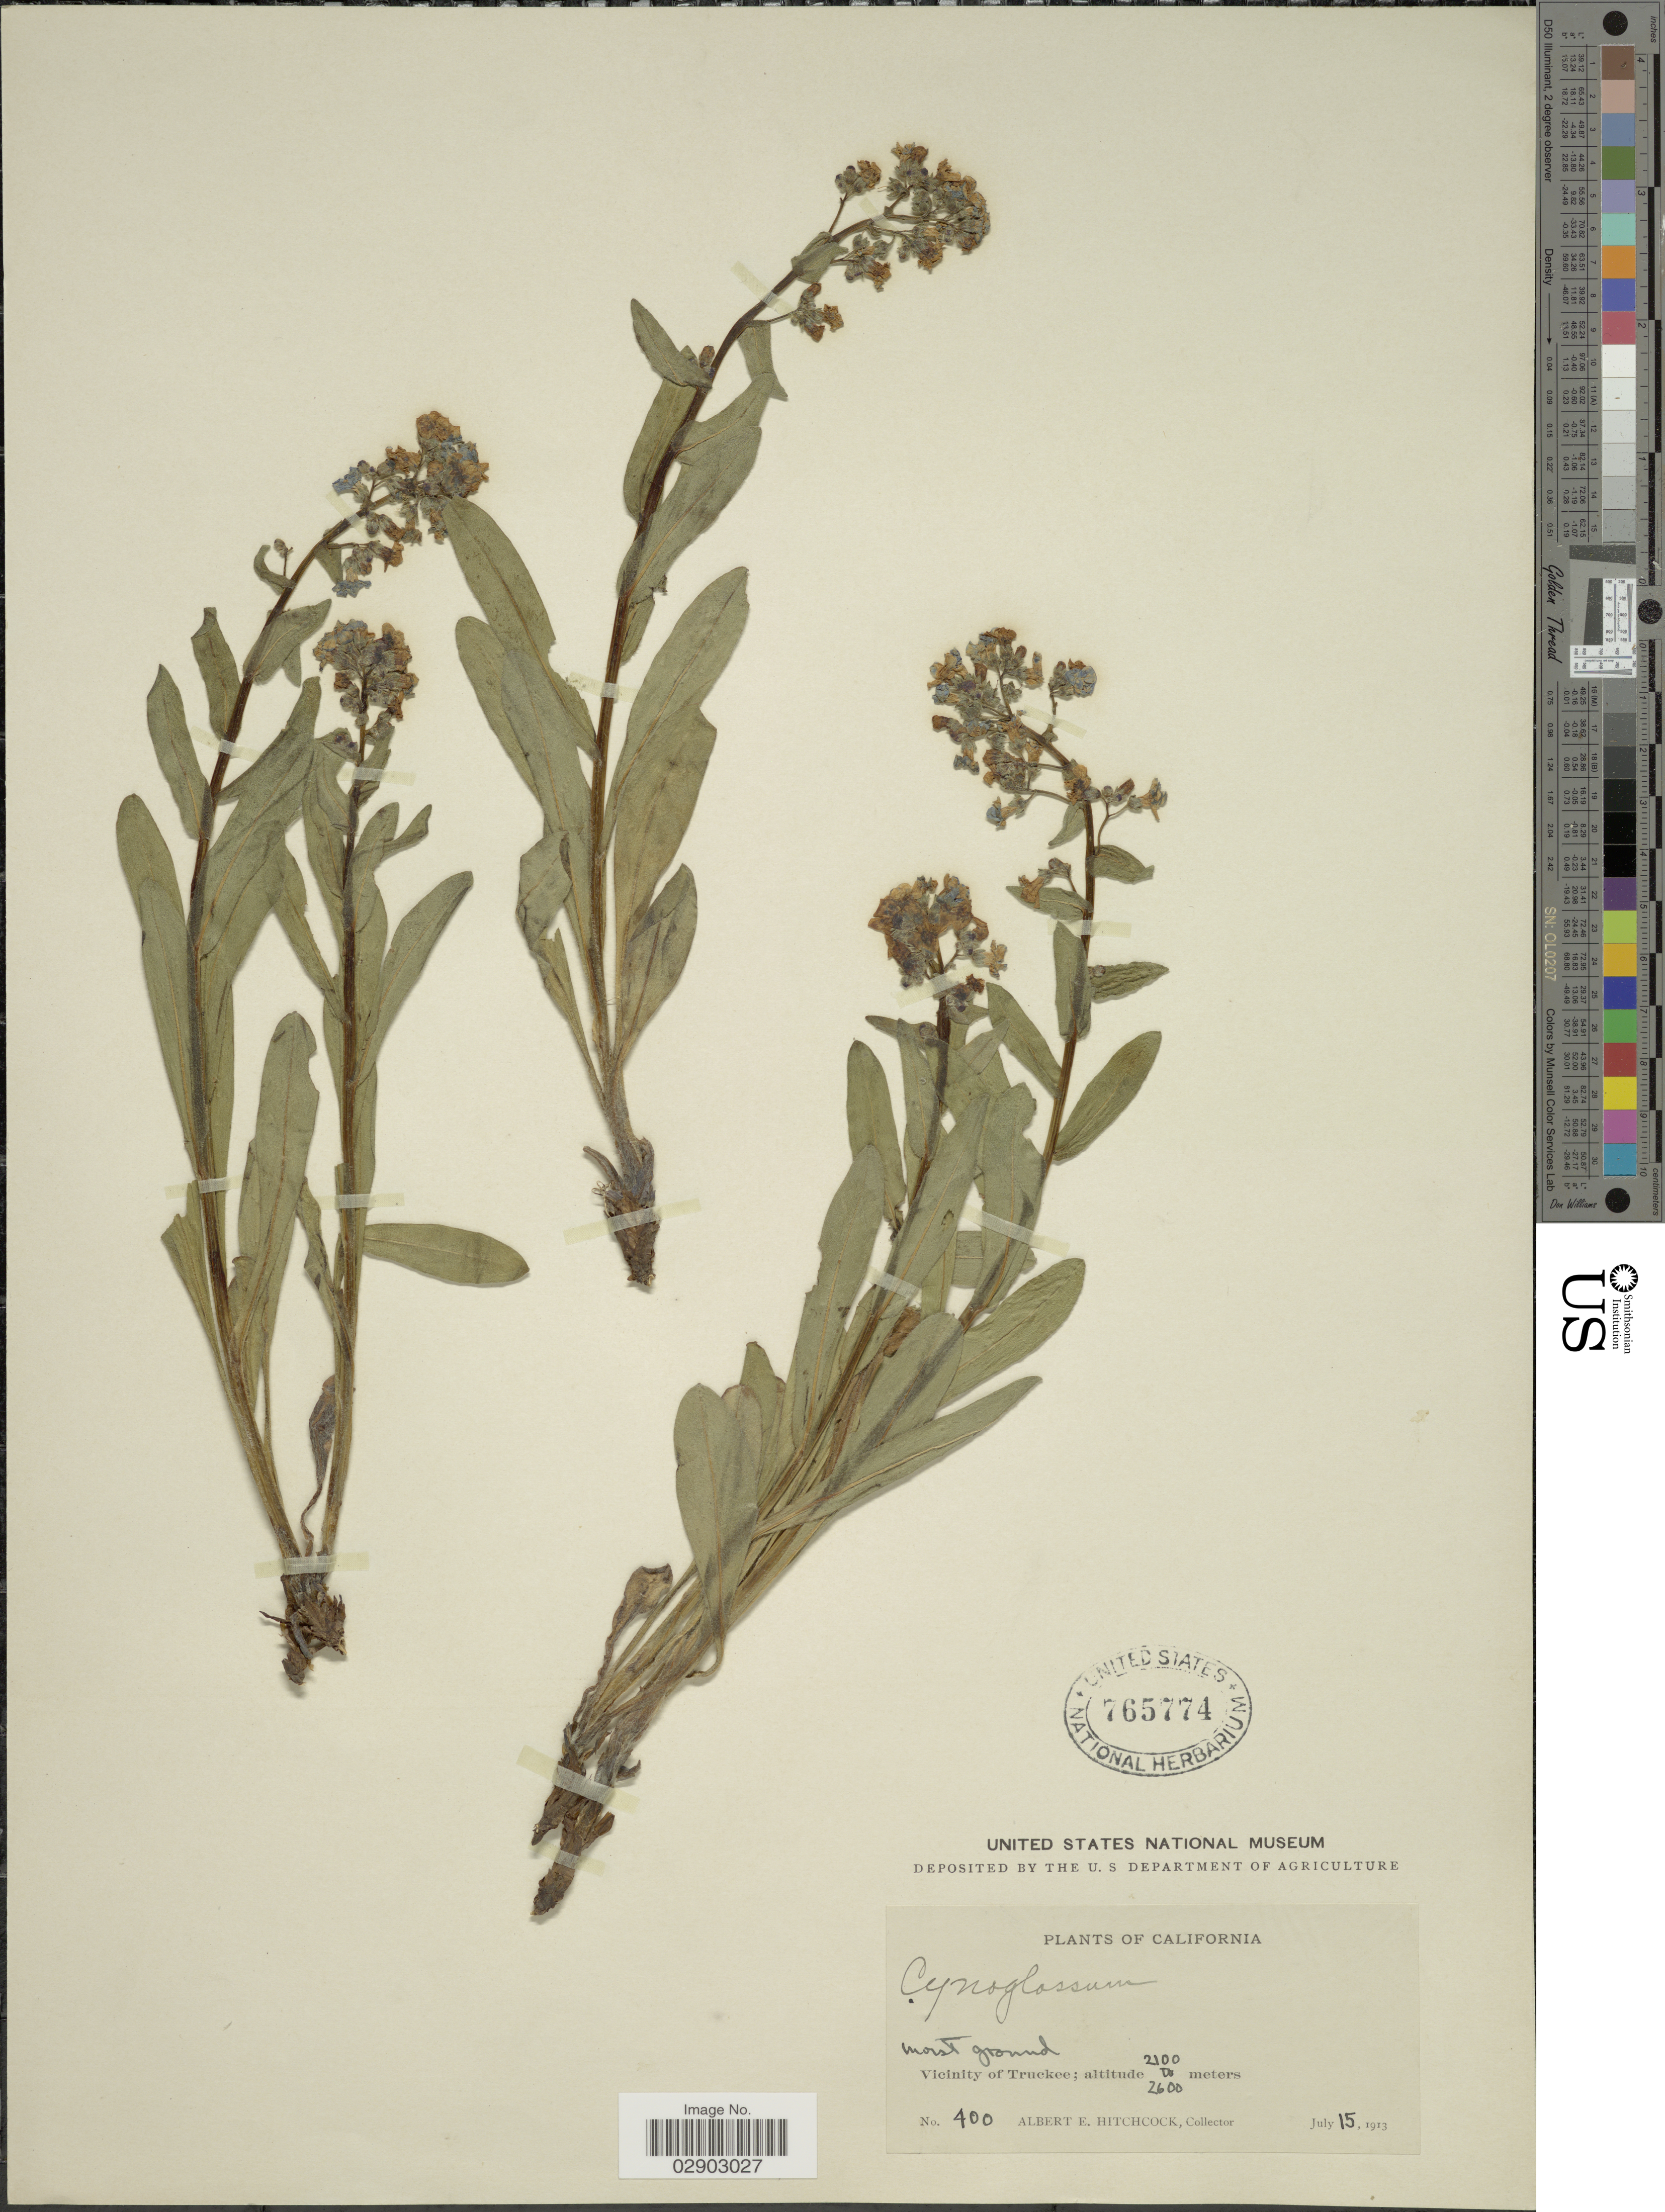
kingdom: Plantae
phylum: Tracheophyta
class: Magnoliopsida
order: Boraginales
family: Boraginaceae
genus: Cynoglossum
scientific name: Cynoglossum occidentale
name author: A. Gray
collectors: A. Hitchcock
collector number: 400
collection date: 1913-07-15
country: United States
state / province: California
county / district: Nevada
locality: Vicinity of Truckee.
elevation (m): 2100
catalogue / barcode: US 765774